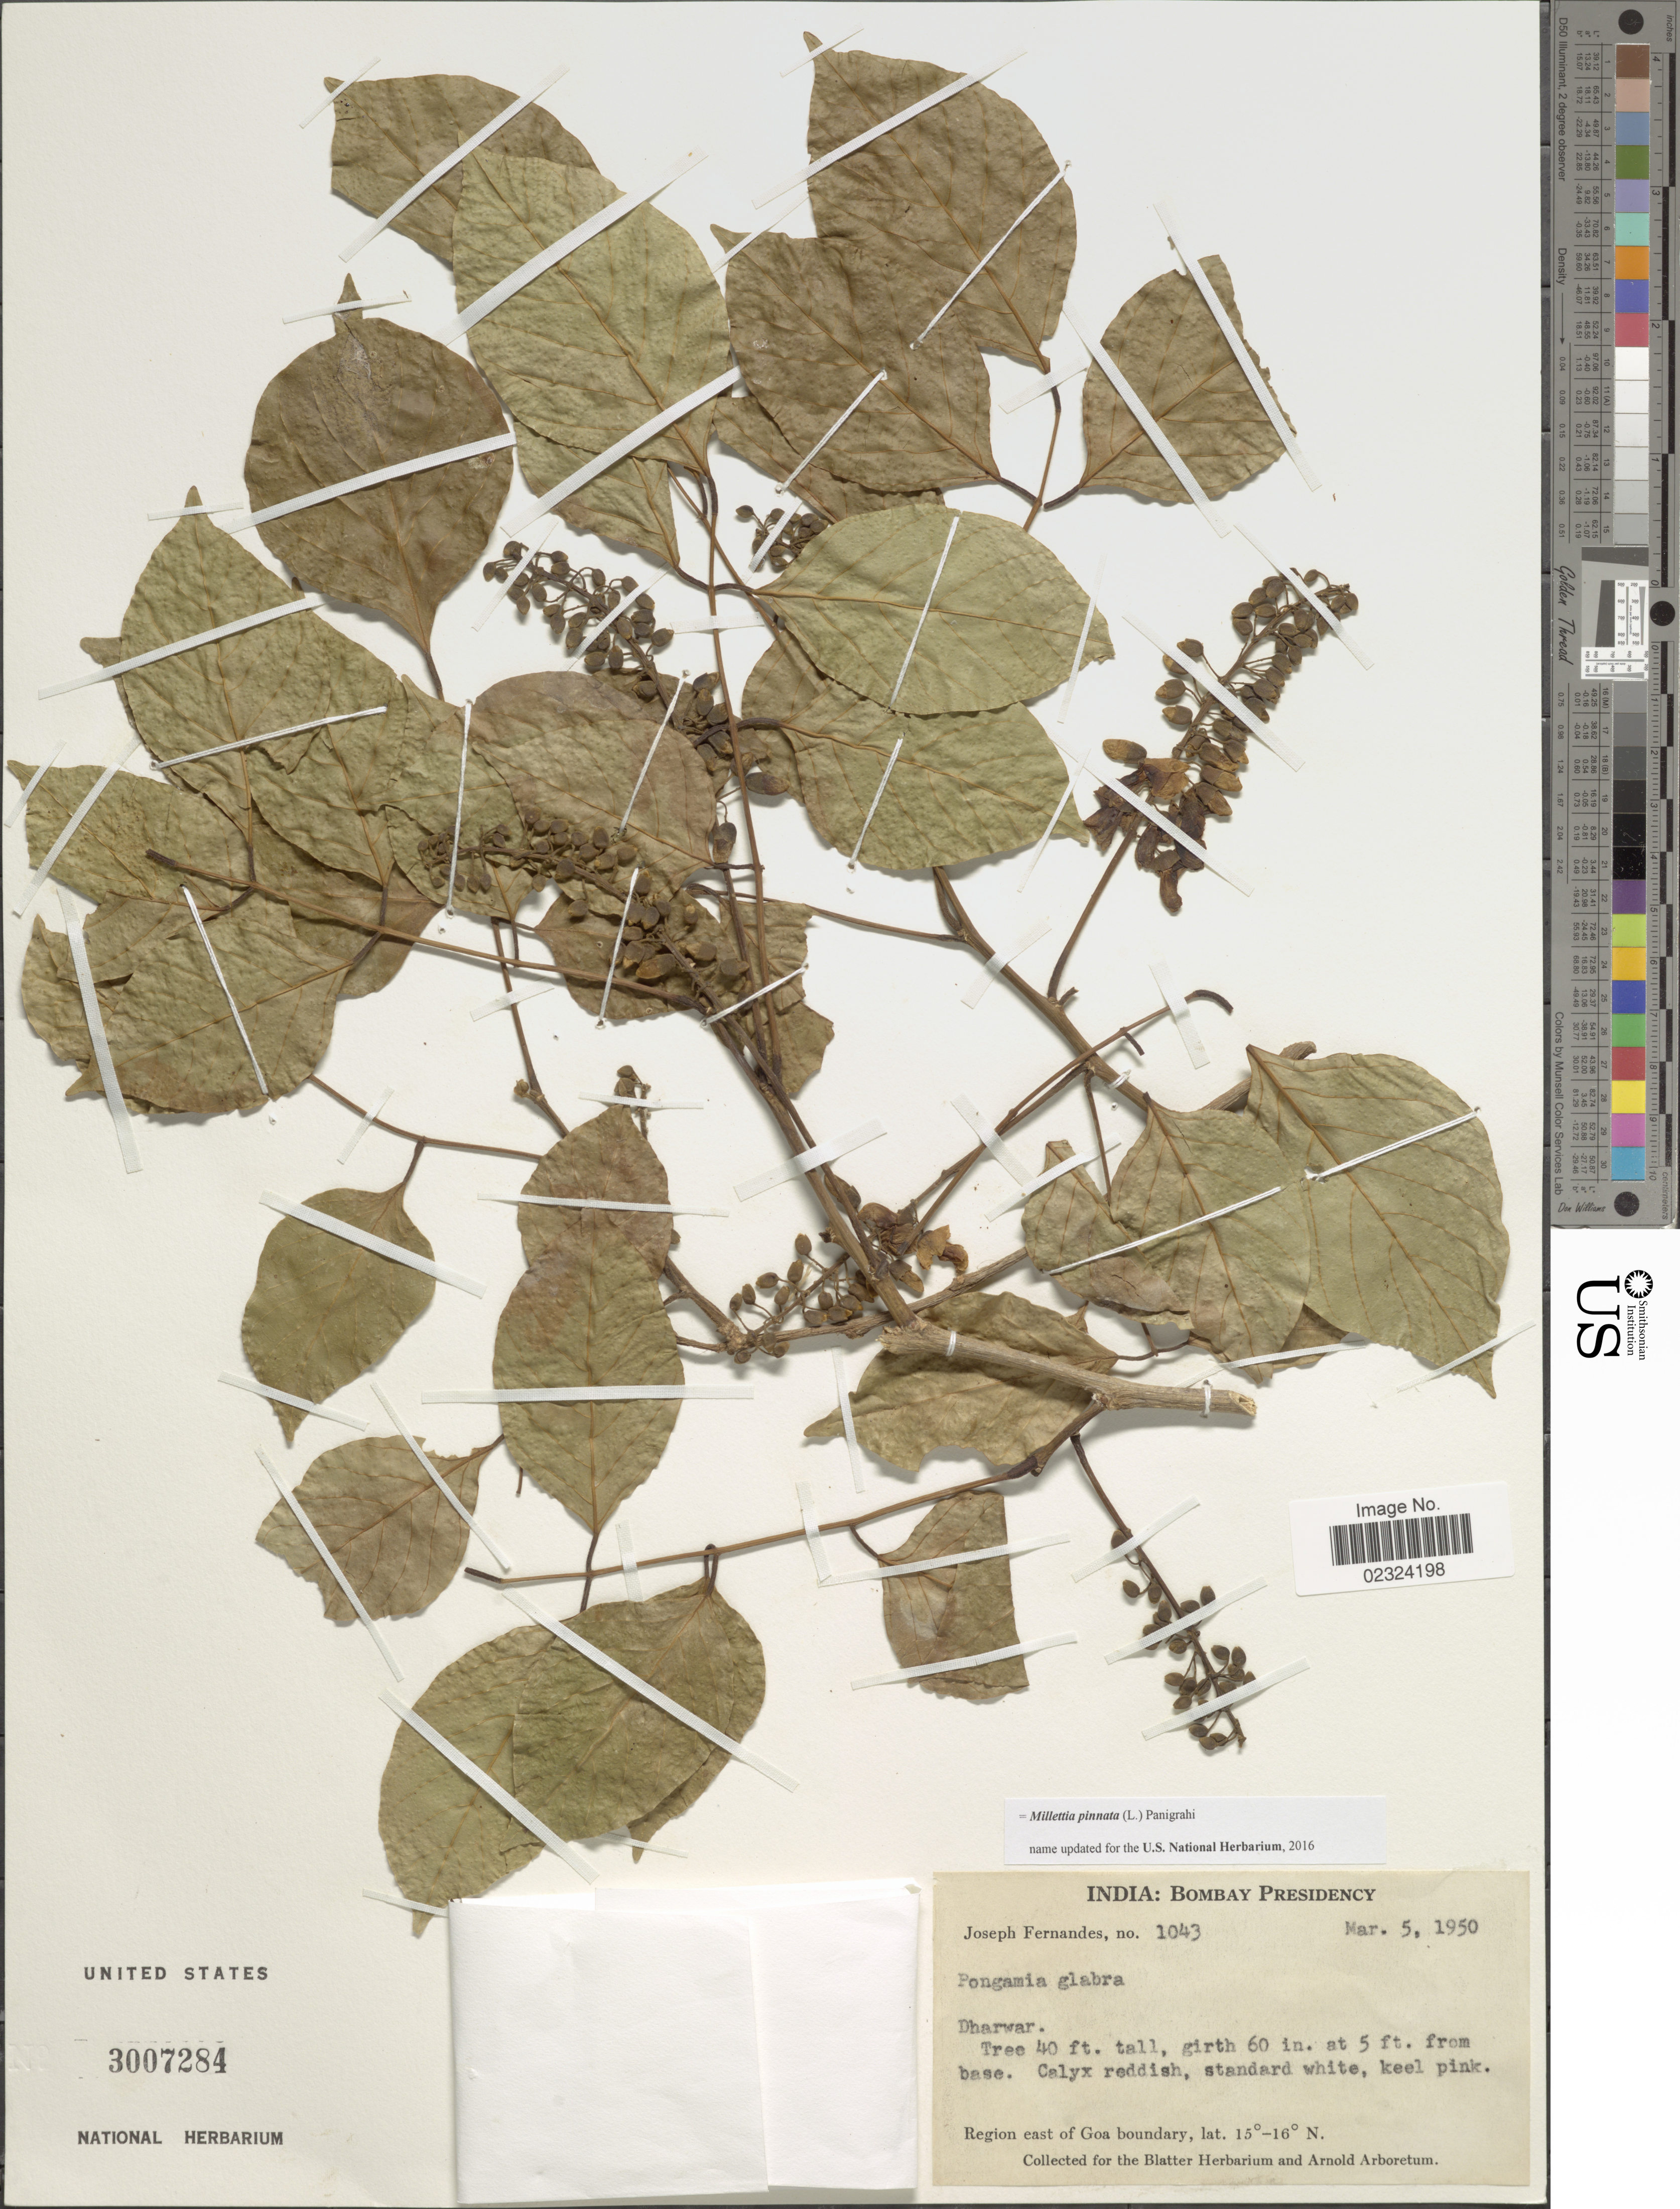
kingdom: Plantae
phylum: Tracheophyta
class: Magnoliopsida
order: Fabales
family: Fabaceae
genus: Millettia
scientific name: Millettia pinnata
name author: (L.) Panigrahi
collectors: J. Fernandes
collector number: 1043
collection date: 1950-03-05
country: India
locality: Bombay Presidency. Region east of Goa boundary. Dharwar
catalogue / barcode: US 3007284